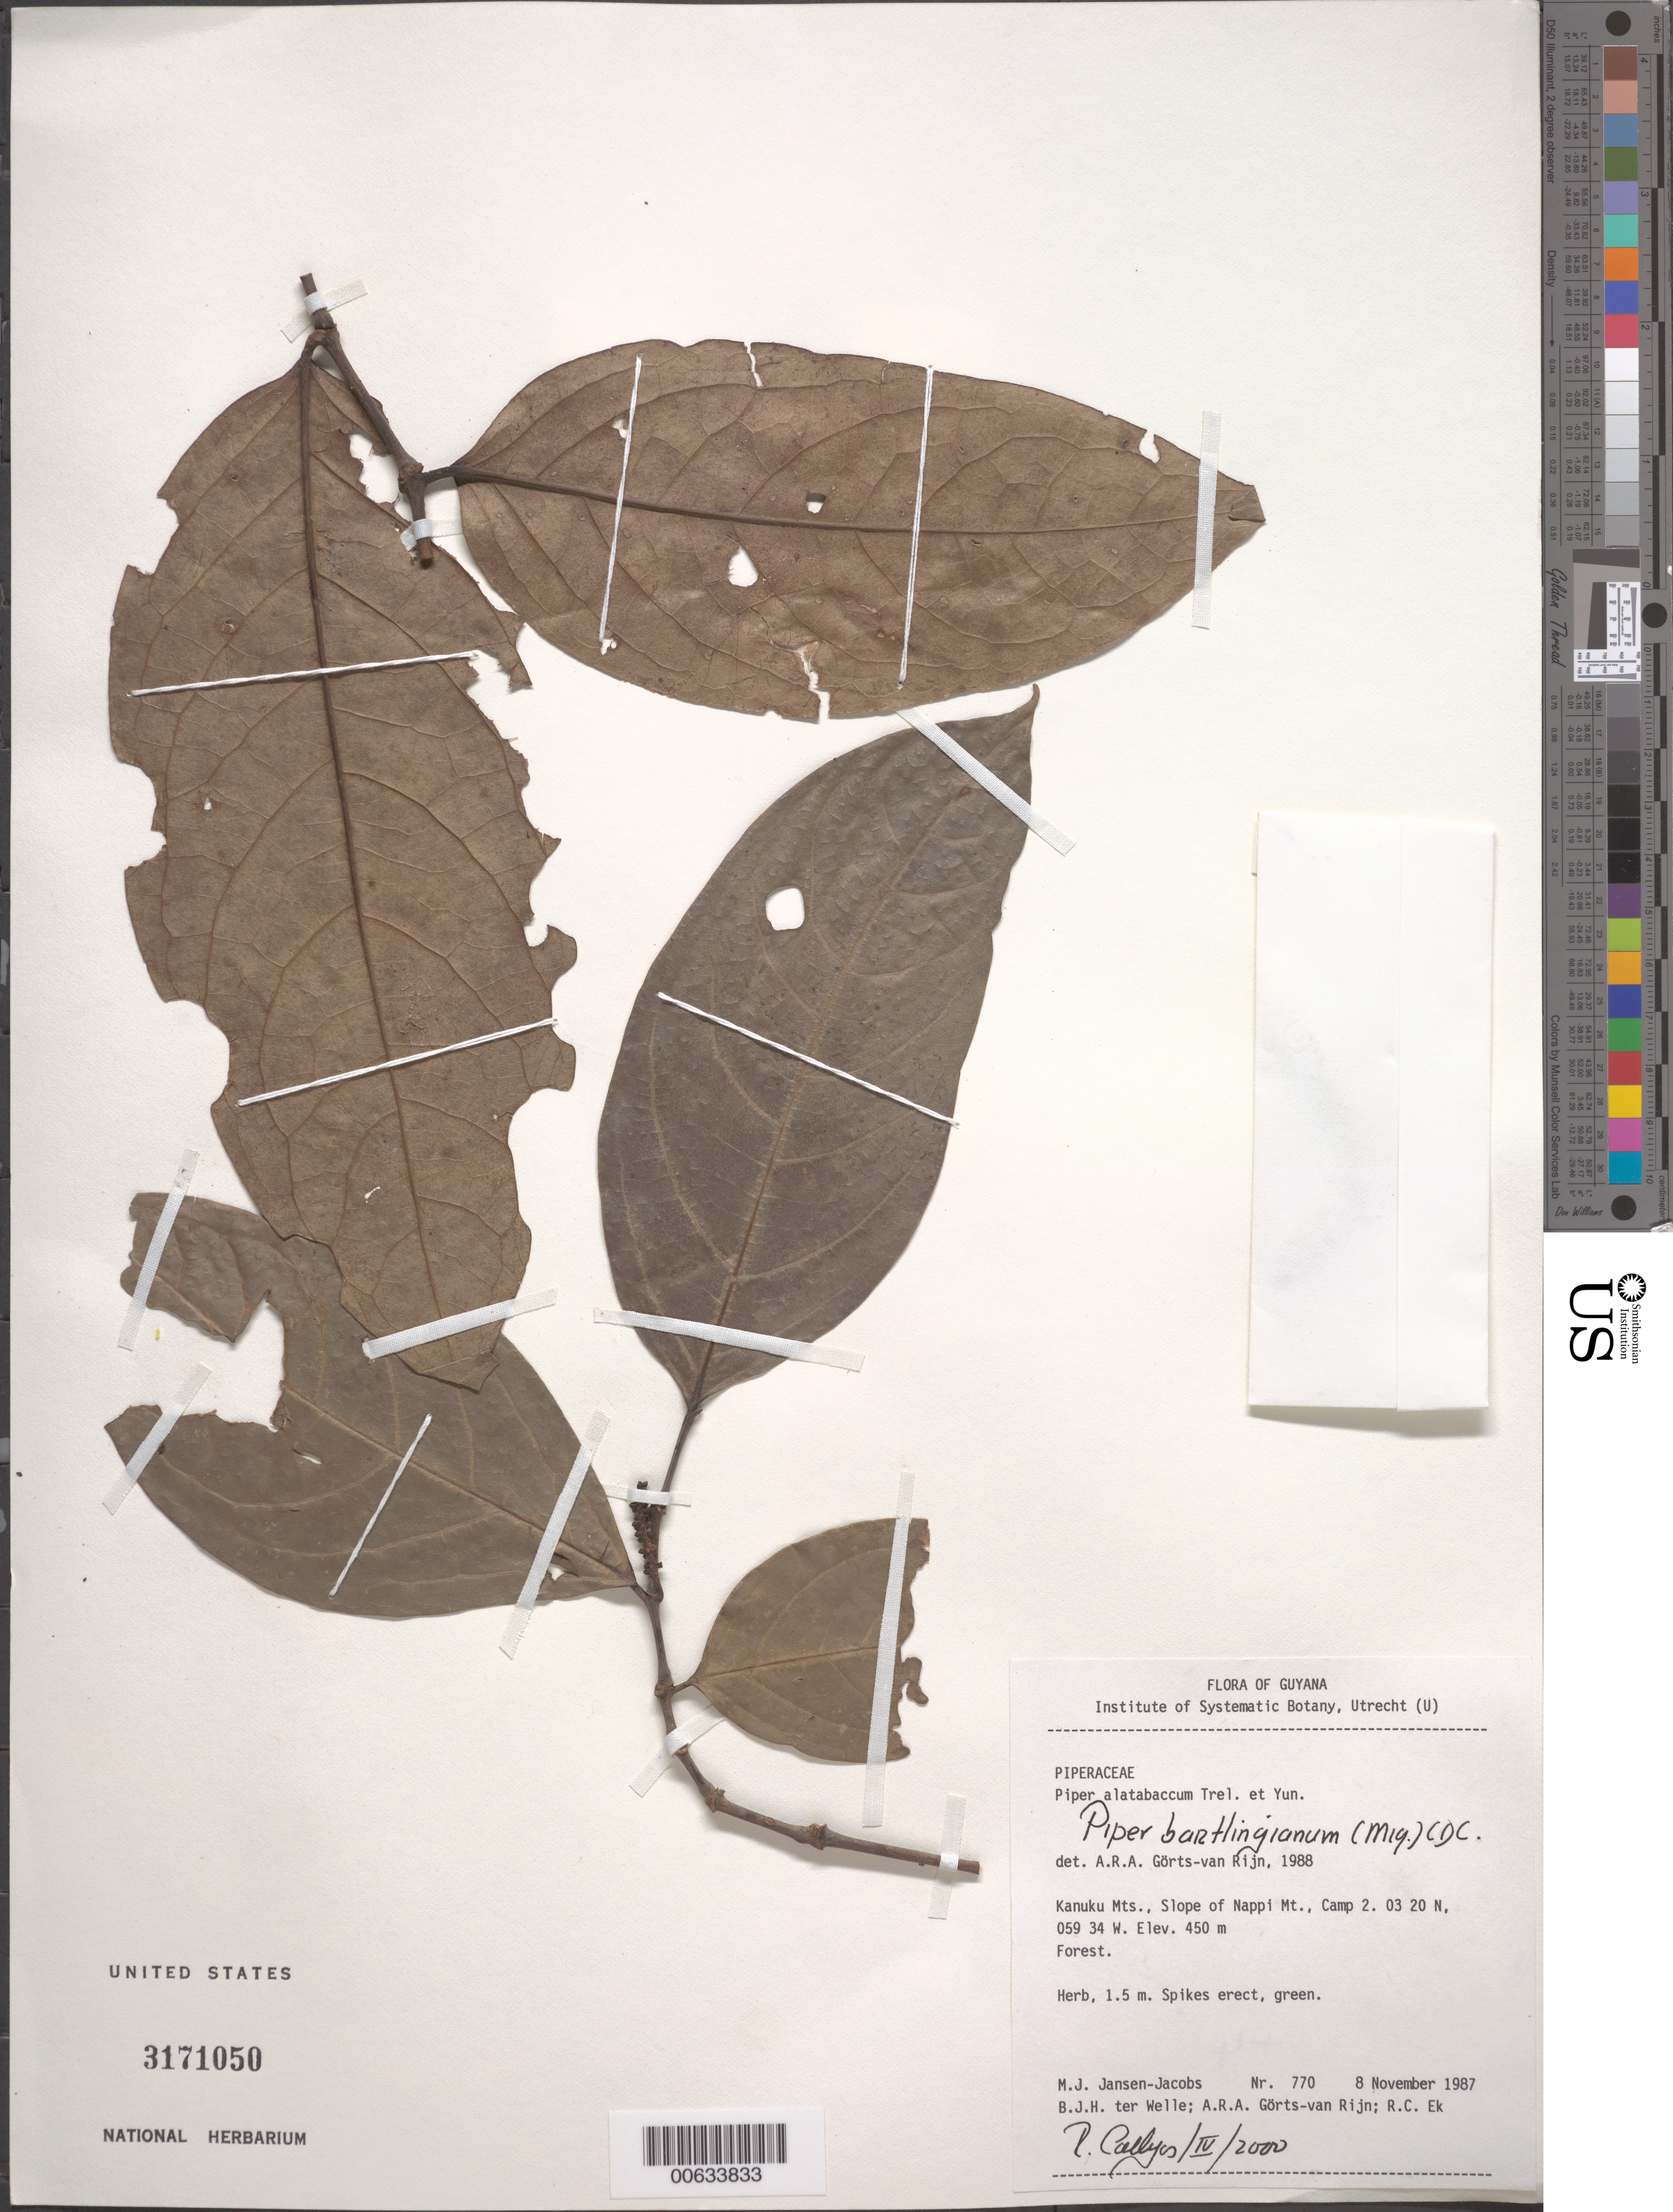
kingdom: Plantae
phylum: Tracheophyta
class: Magnoliopsida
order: Piperales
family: Piperaceae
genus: Piper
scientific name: Piper bartlingianum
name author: (Miq.) C. DC.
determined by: Callejas, Ricardo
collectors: M. J. Jansen-Jacobs, B. Welle, A. .R. A. Görts-van Rijn & R. C. Ek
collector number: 770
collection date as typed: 8-Nov-87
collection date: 1987-11-08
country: Guyana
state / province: U. Takutu-U. Essequibo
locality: Kanuku Mts., slope of Nappi Mt., camp 2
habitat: Forest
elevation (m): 450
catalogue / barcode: US 3171050